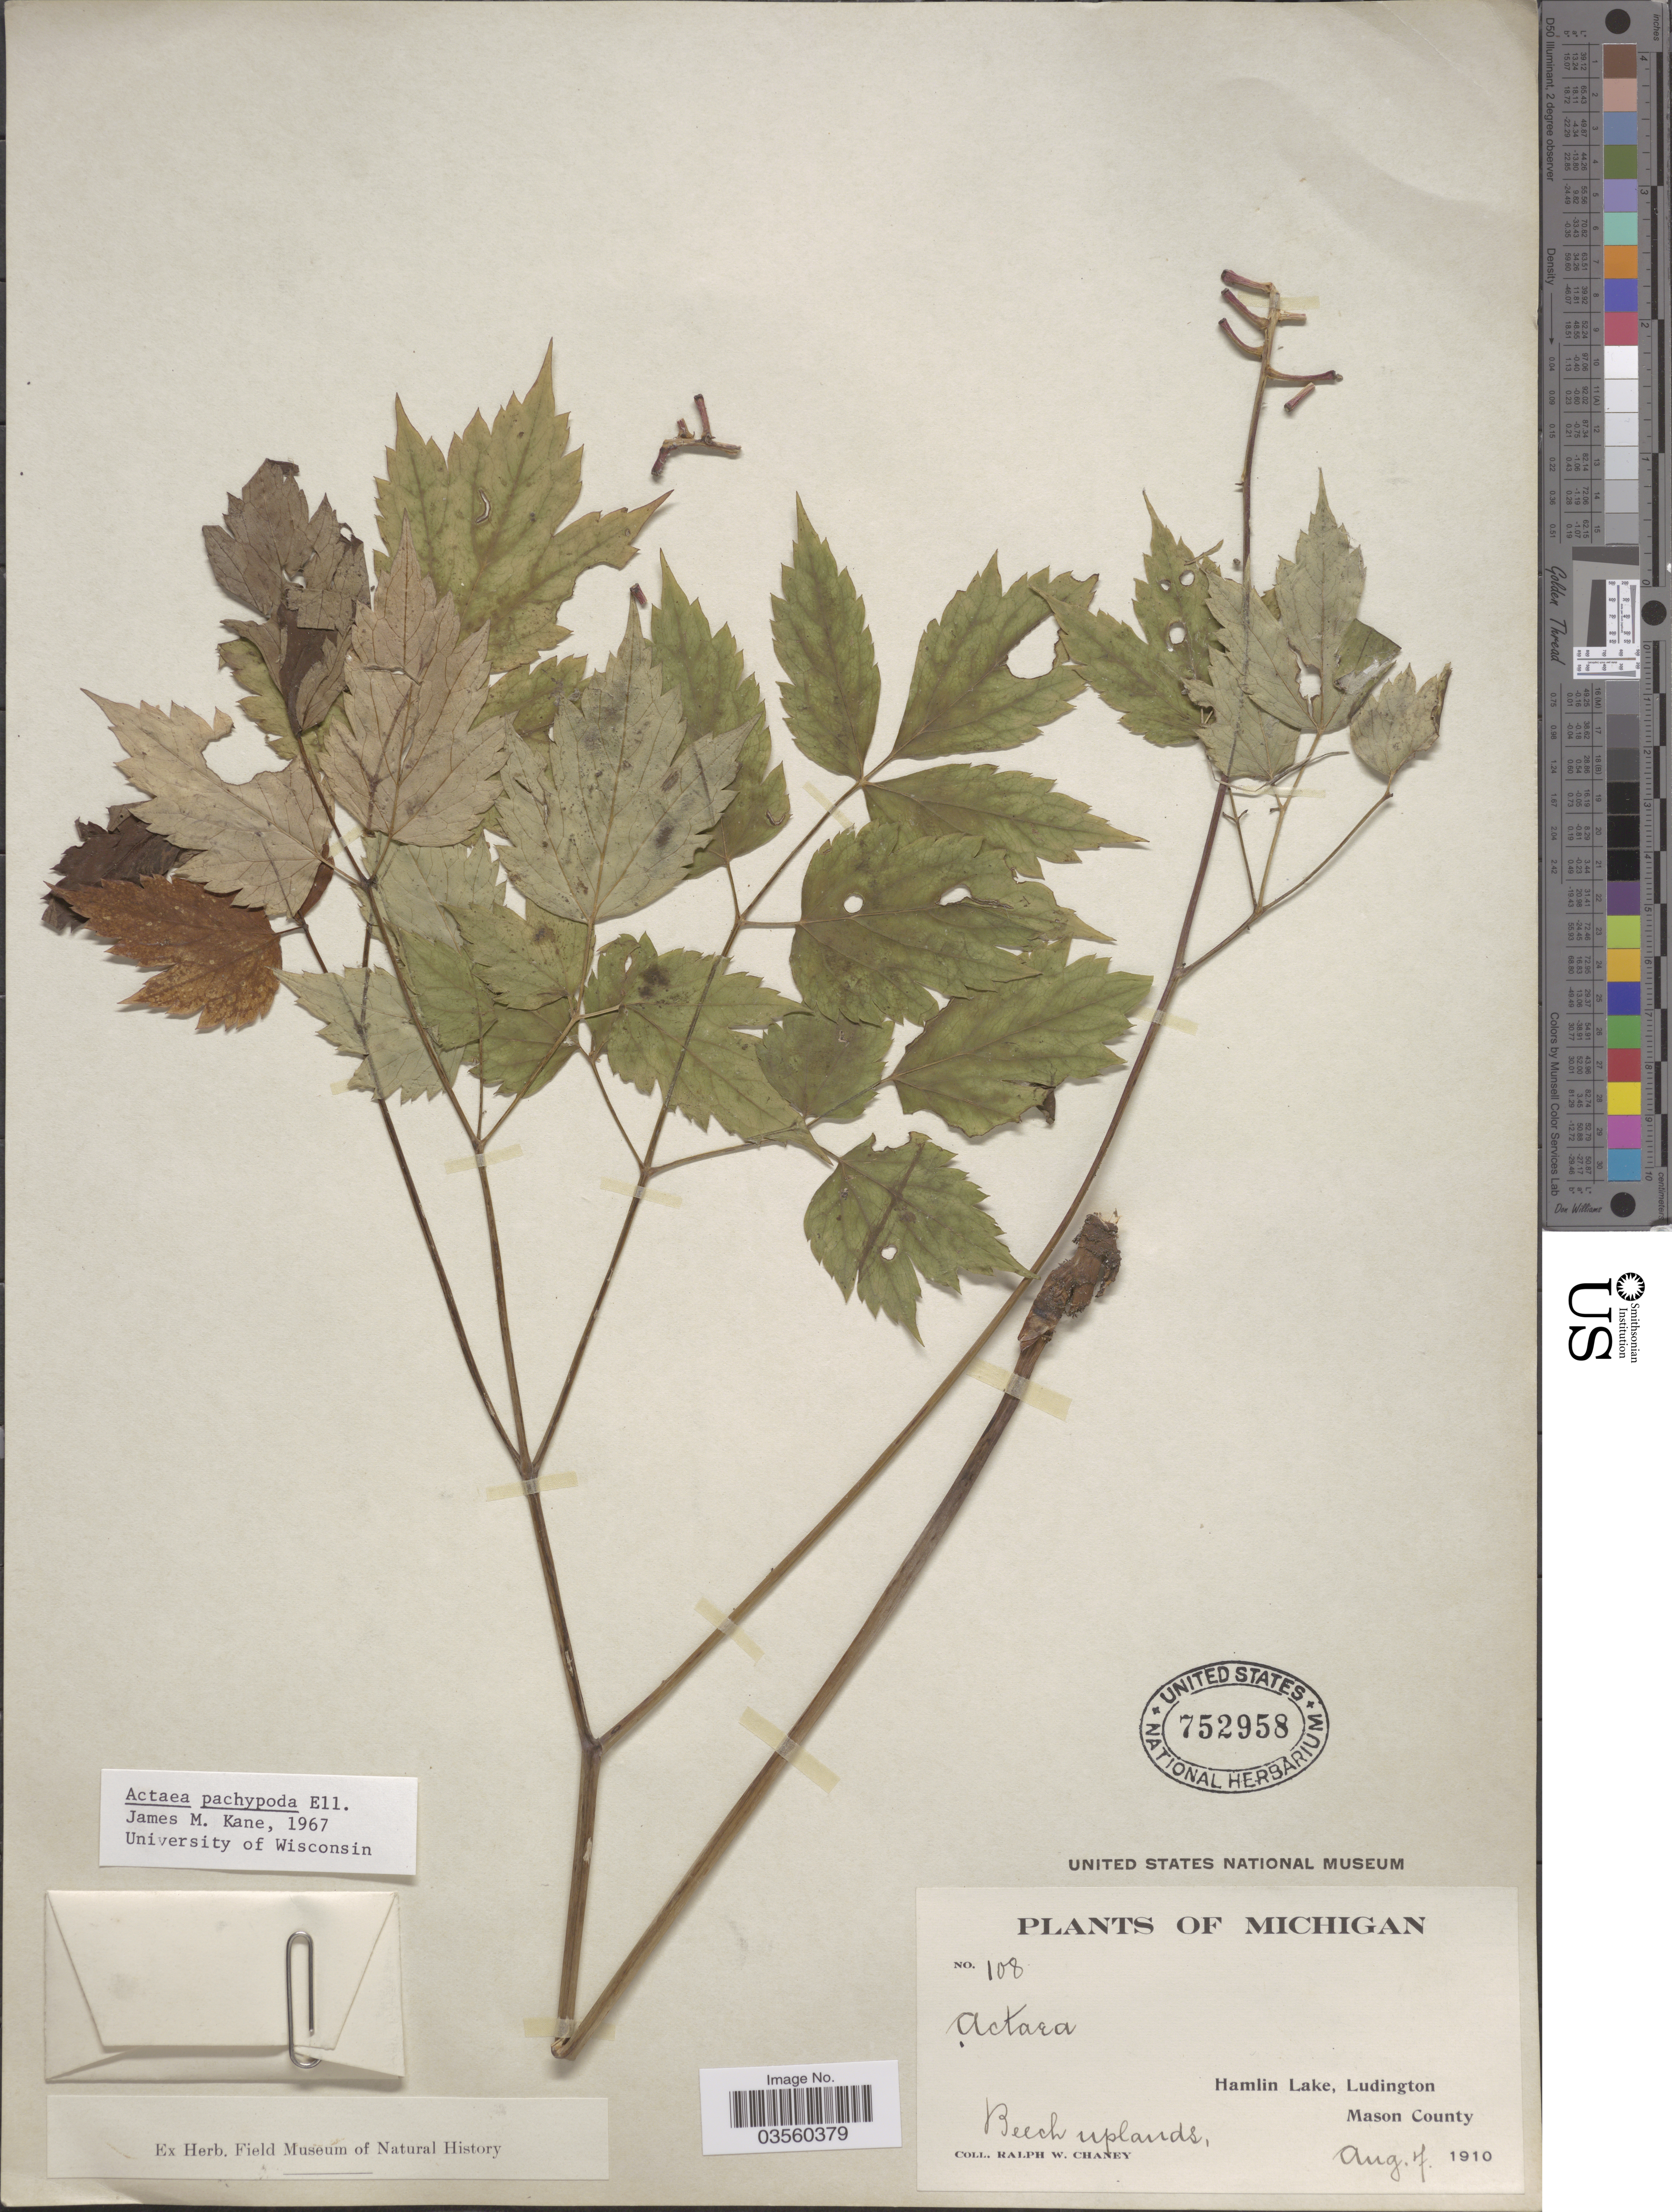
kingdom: Plantae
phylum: Tracheophyta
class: Magnoliopsida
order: Ranunculales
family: Ranunculaceae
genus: Actaea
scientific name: Actaea pachypoda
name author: Elliott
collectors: R. Chaney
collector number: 108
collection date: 1910-08-07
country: United States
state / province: Michigan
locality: Hamlin Lake, Ludington. Mason County.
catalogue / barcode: US 752958